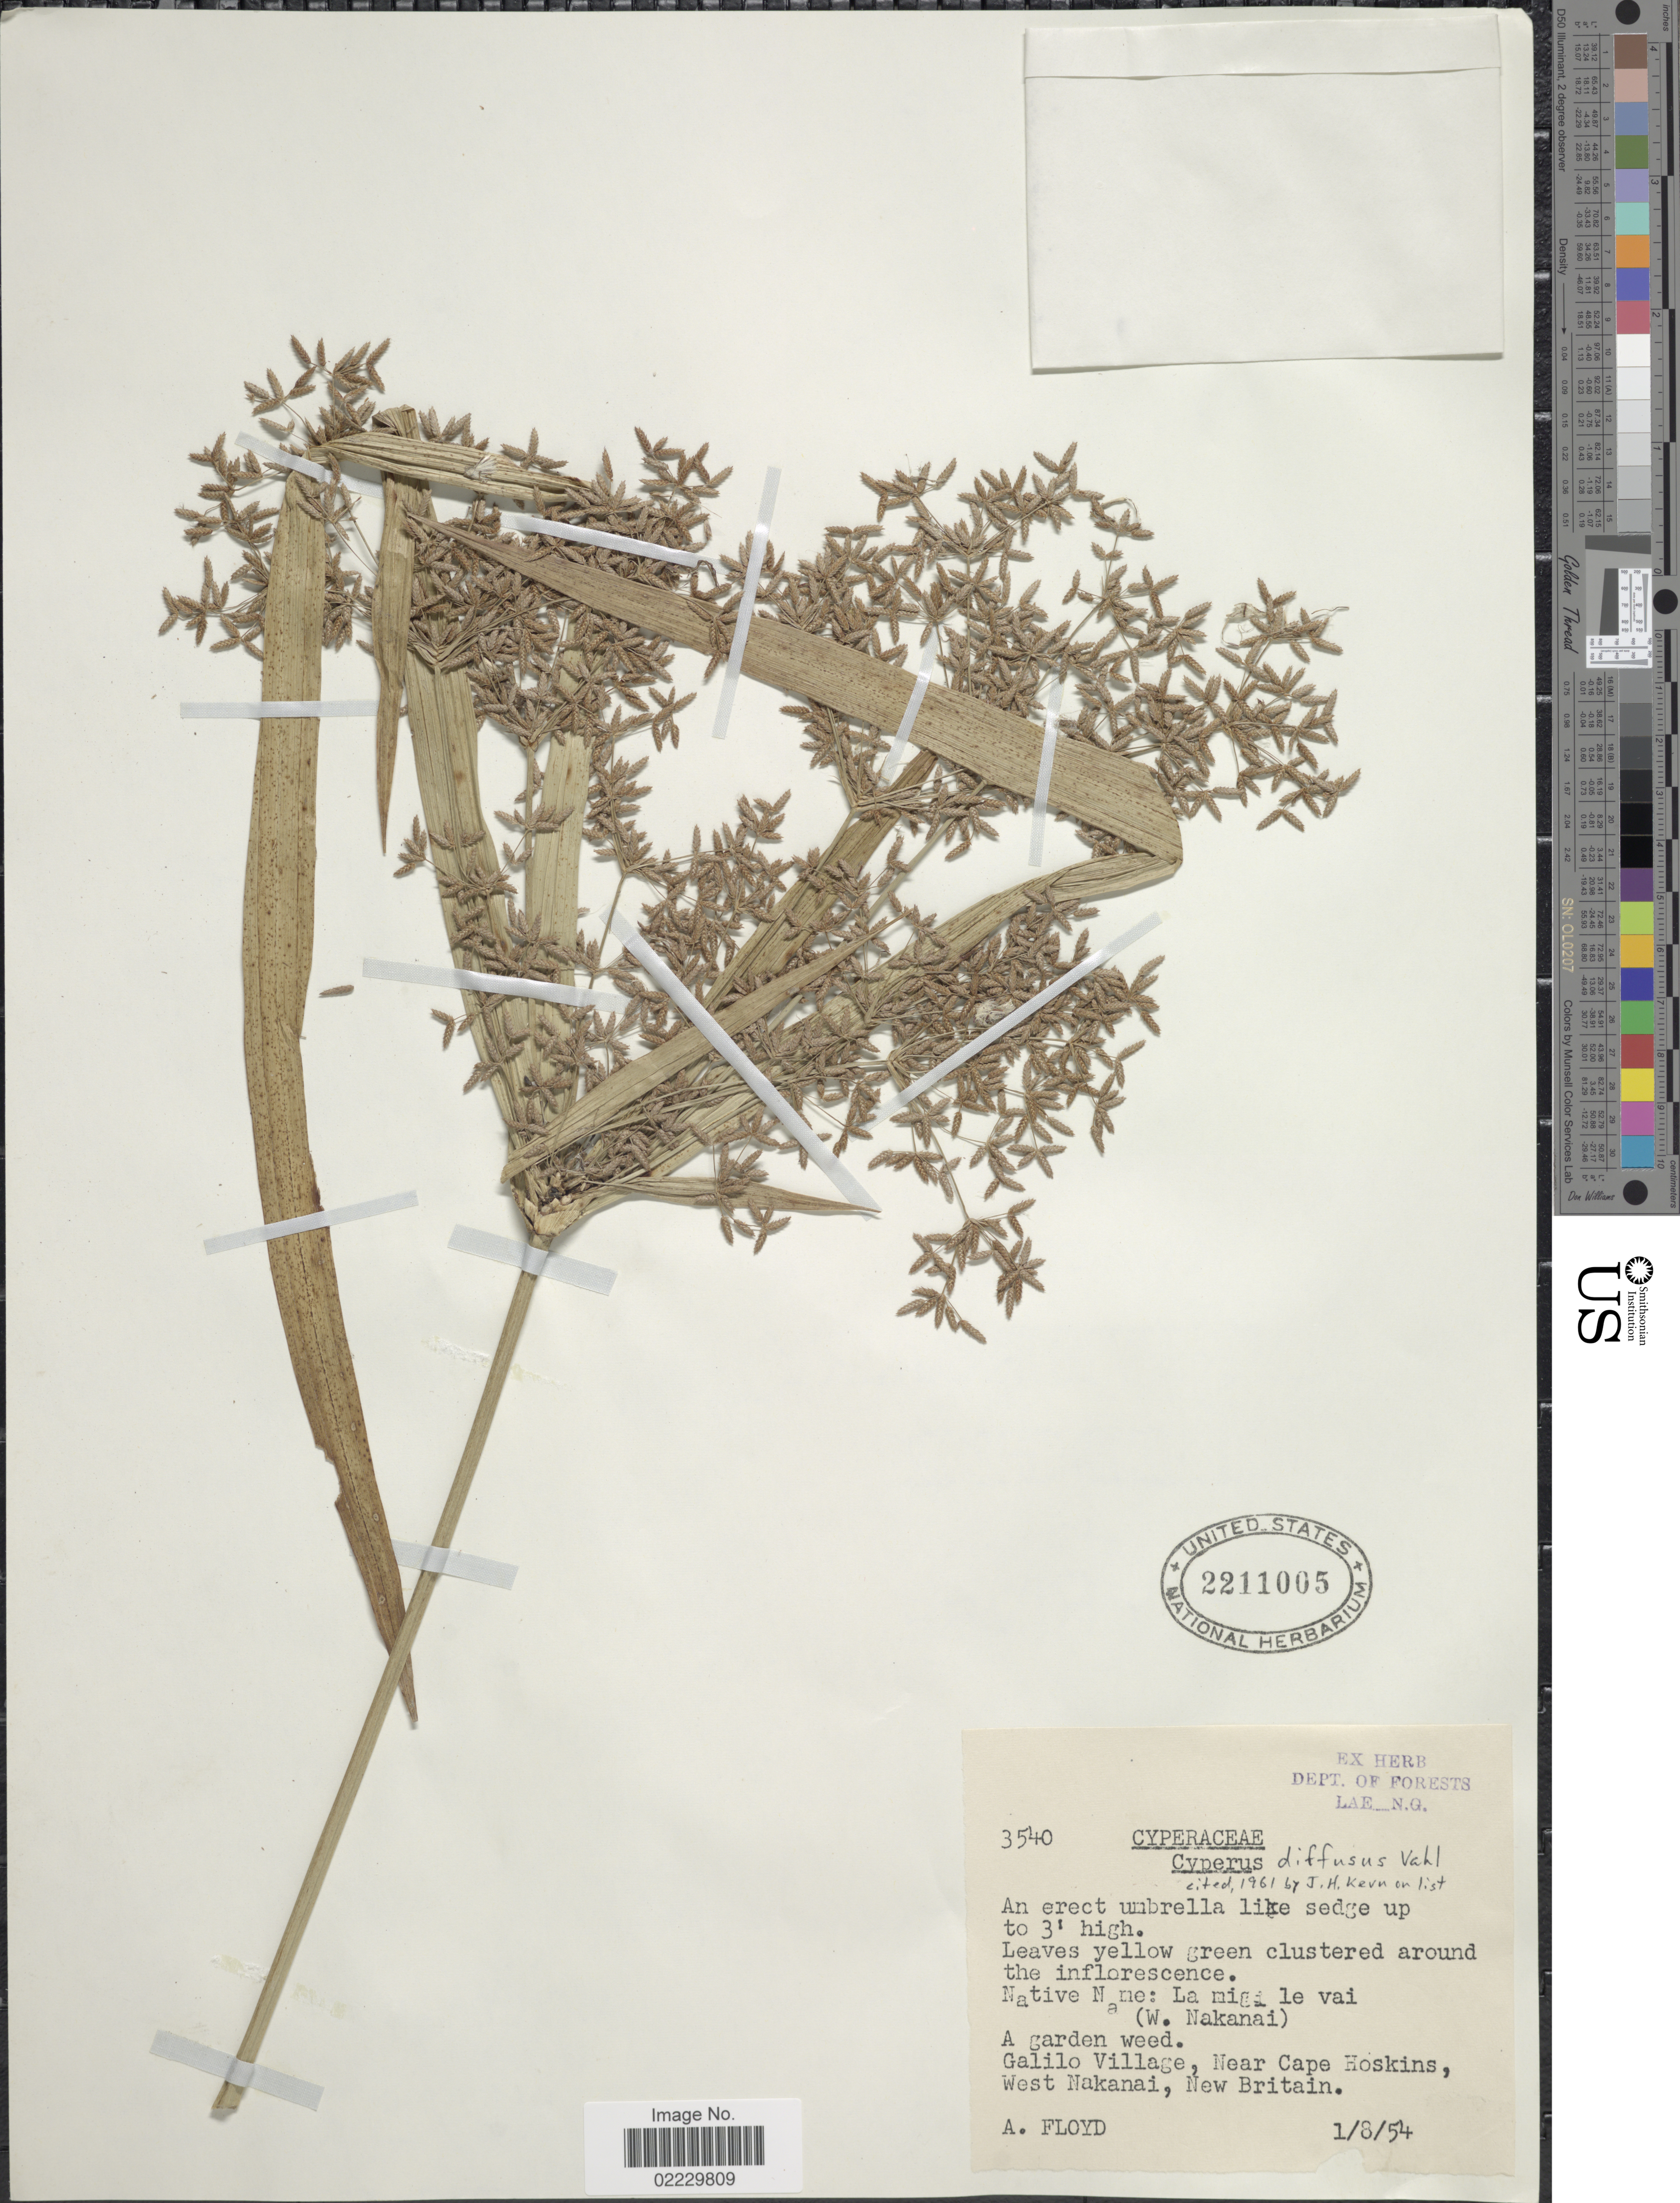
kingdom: Plantae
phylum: Tracheophyta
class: Liliopsida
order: Poales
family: Cyperaceae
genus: Cyperus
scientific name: Cyperus diffusus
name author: Vahl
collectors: A. Floyd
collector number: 3540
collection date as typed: Transcribed d/m/y: 1/8/54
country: Papua New Guinea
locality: Galilo Village, Near Cape Hoskins, West Nakanai, New Britain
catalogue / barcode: US 2211005